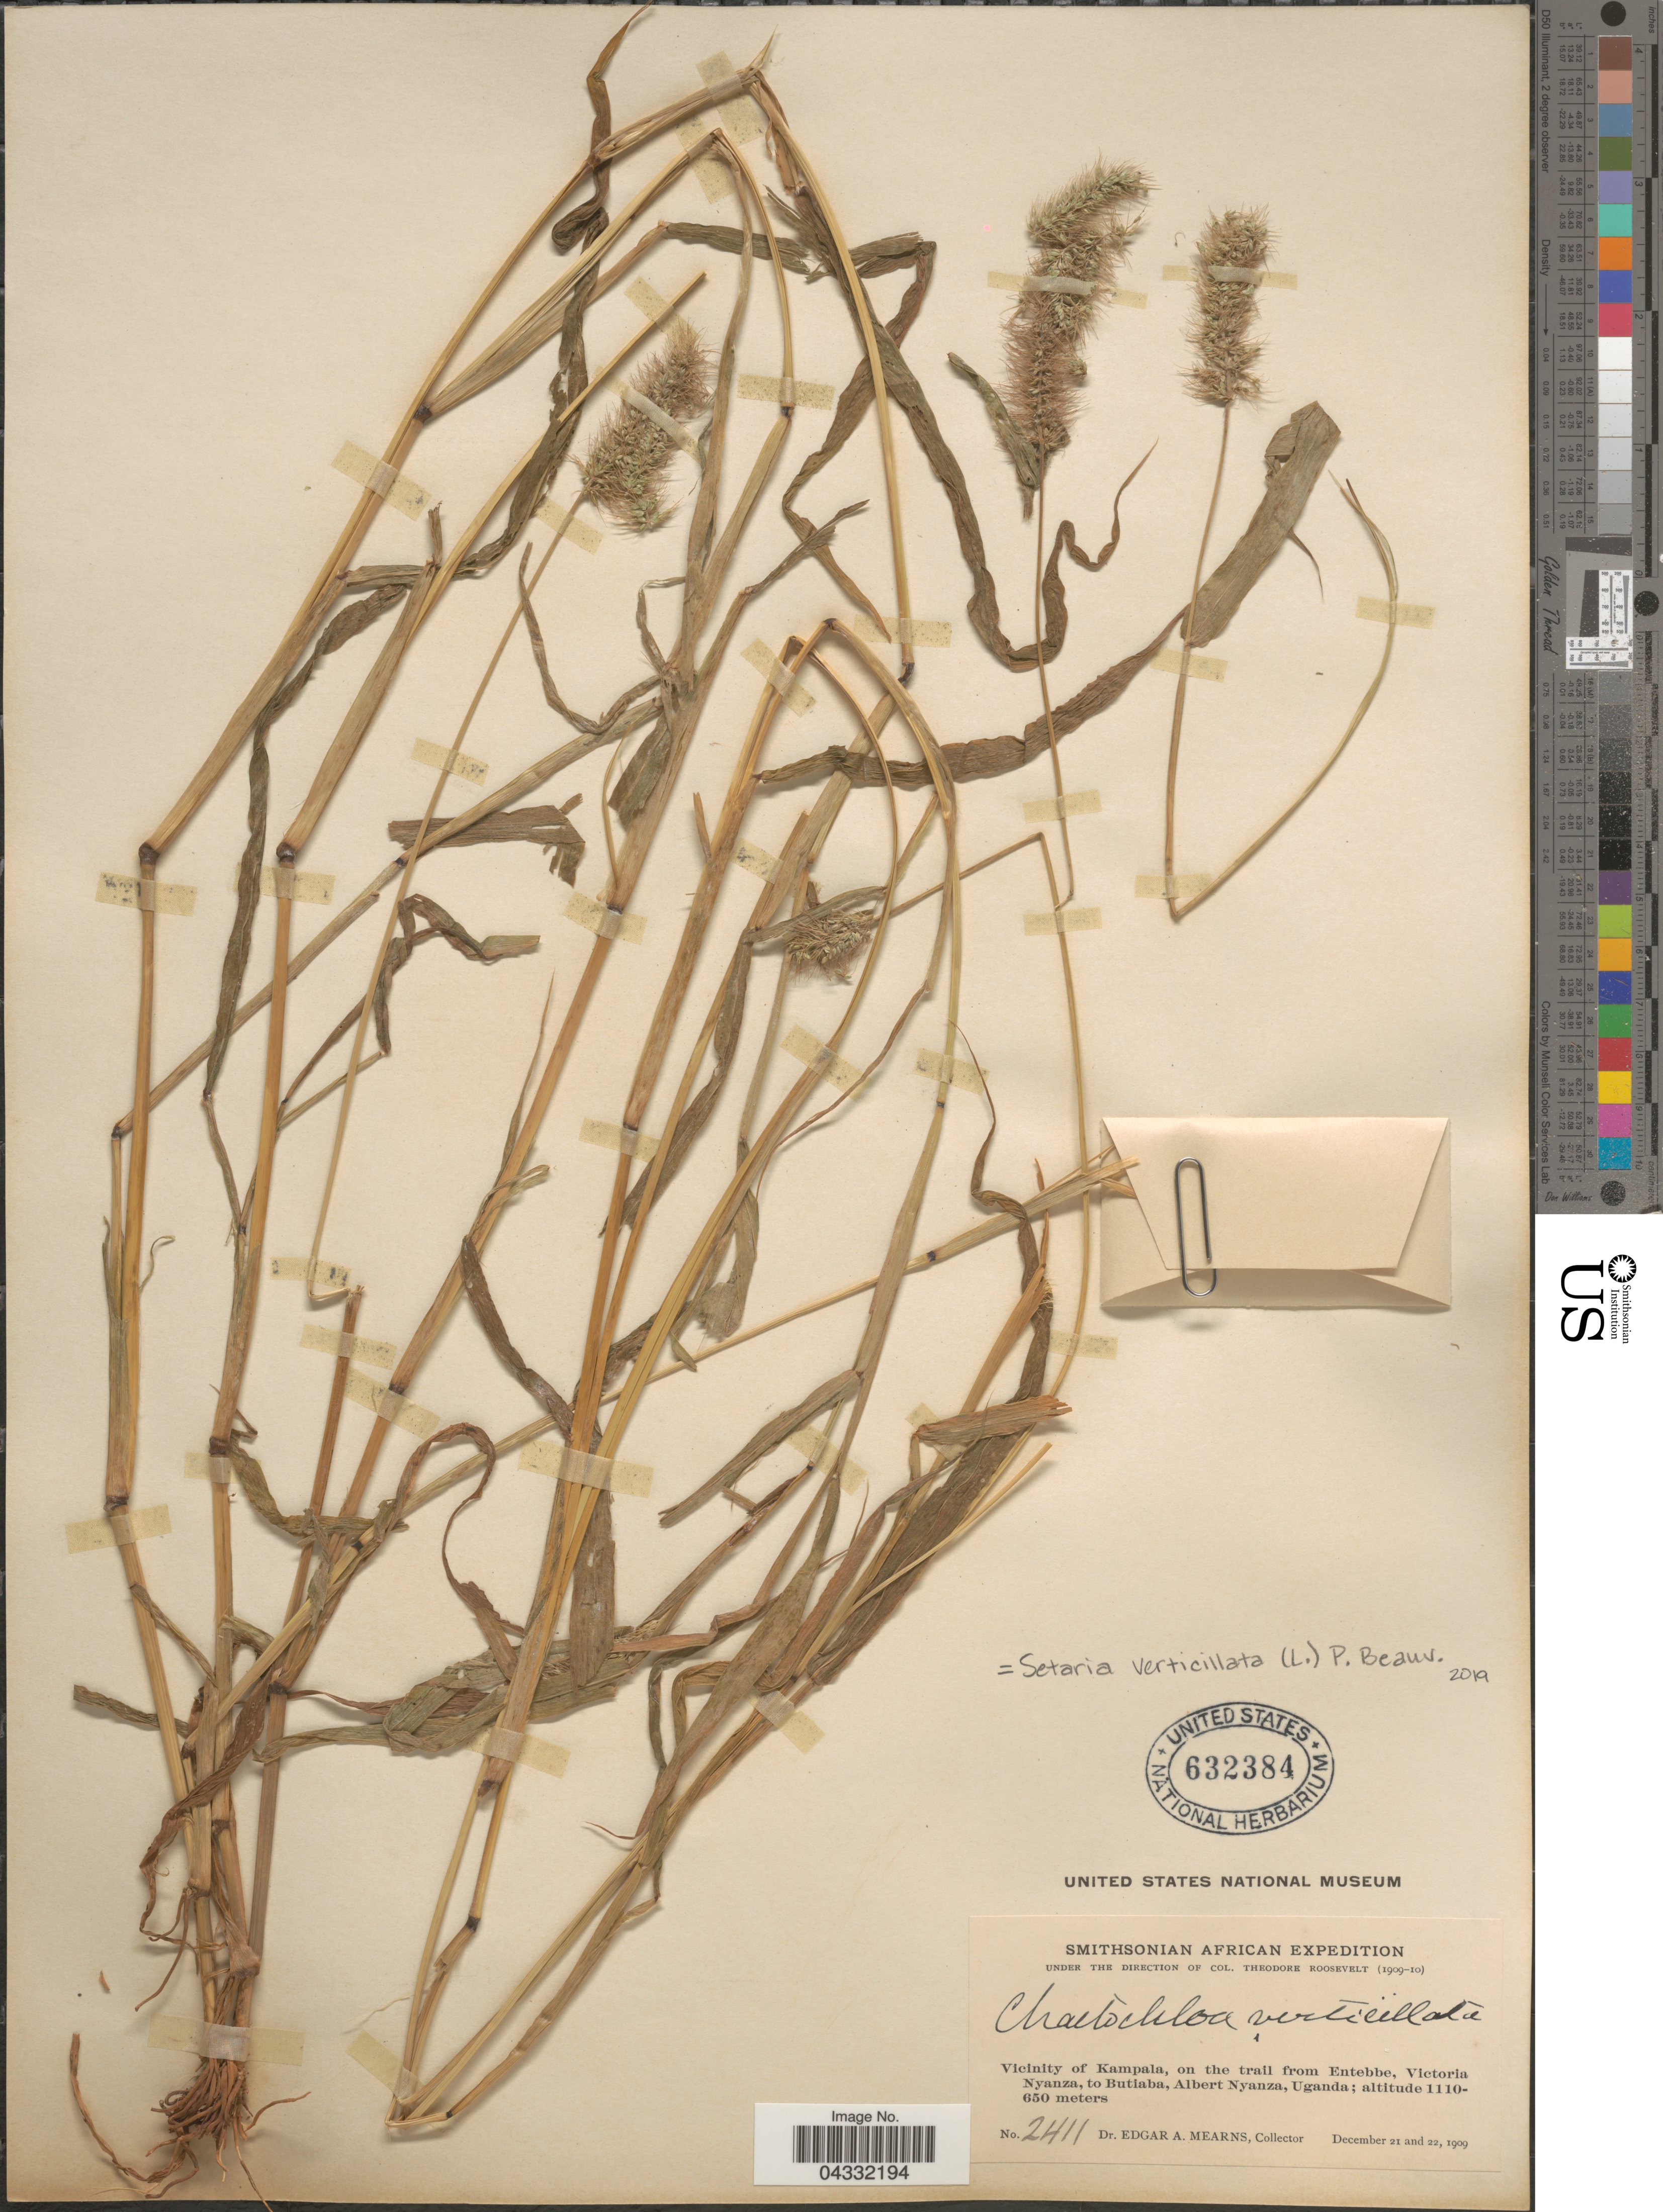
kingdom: Plantae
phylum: Tracheophyta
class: Liliopsida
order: Poales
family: Poaceae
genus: Setaria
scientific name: Setaria verticillata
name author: (L.) P. Beauv.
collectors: E. A. Mearns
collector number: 2411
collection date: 1909-12-21/1909-12-22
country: Uganda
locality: Smithsonian African Expedition. Vicinity of Kampala, on the trail from Entebbe, Victoria Nyanza, to Butiaba, Albert Nyanza.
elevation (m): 650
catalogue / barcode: US 632384